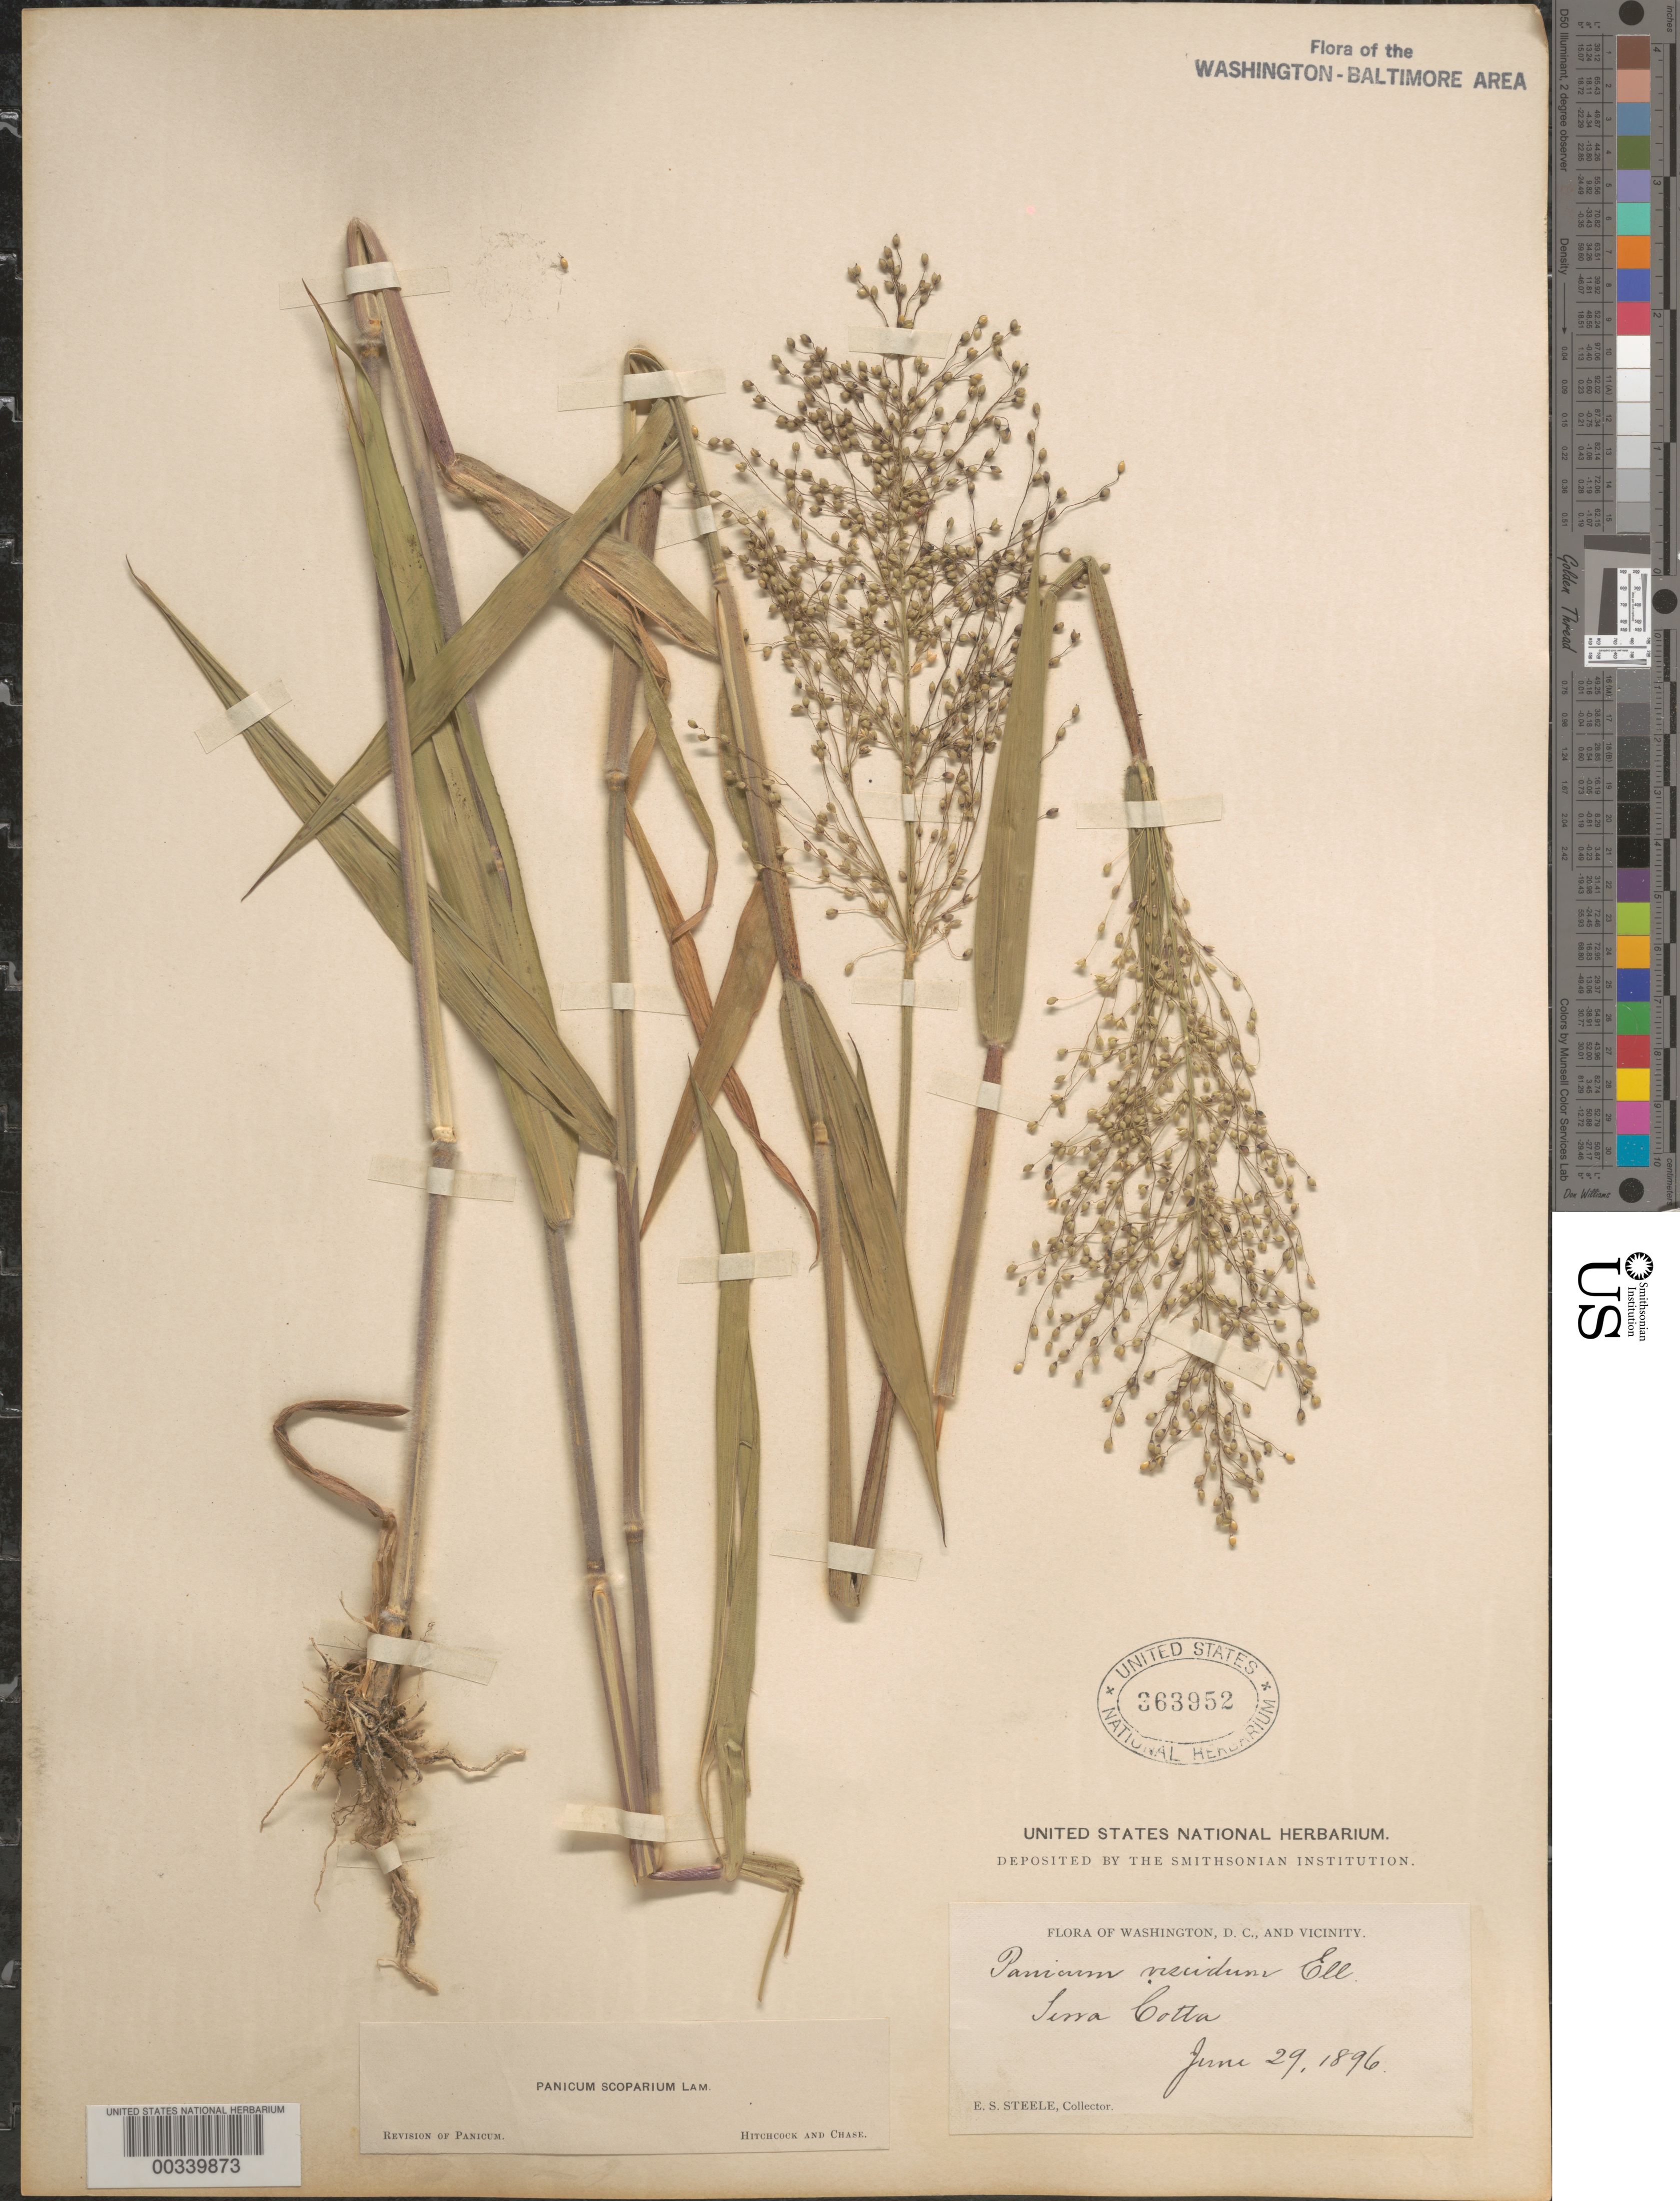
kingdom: Plantae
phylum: Tracheophyta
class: Liliopsida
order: Poales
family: Poaceae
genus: Dichanthelium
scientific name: Dichanthelium scoparium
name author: (Lam.) Gould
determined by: Hitchcock, A. S.; Chase, [M.] A.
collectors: E. Steele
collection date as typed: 29 Jun 1896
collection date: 1896-06-29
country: United States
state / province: District of Columbia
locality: Terra Cotta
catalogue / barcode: US 363952